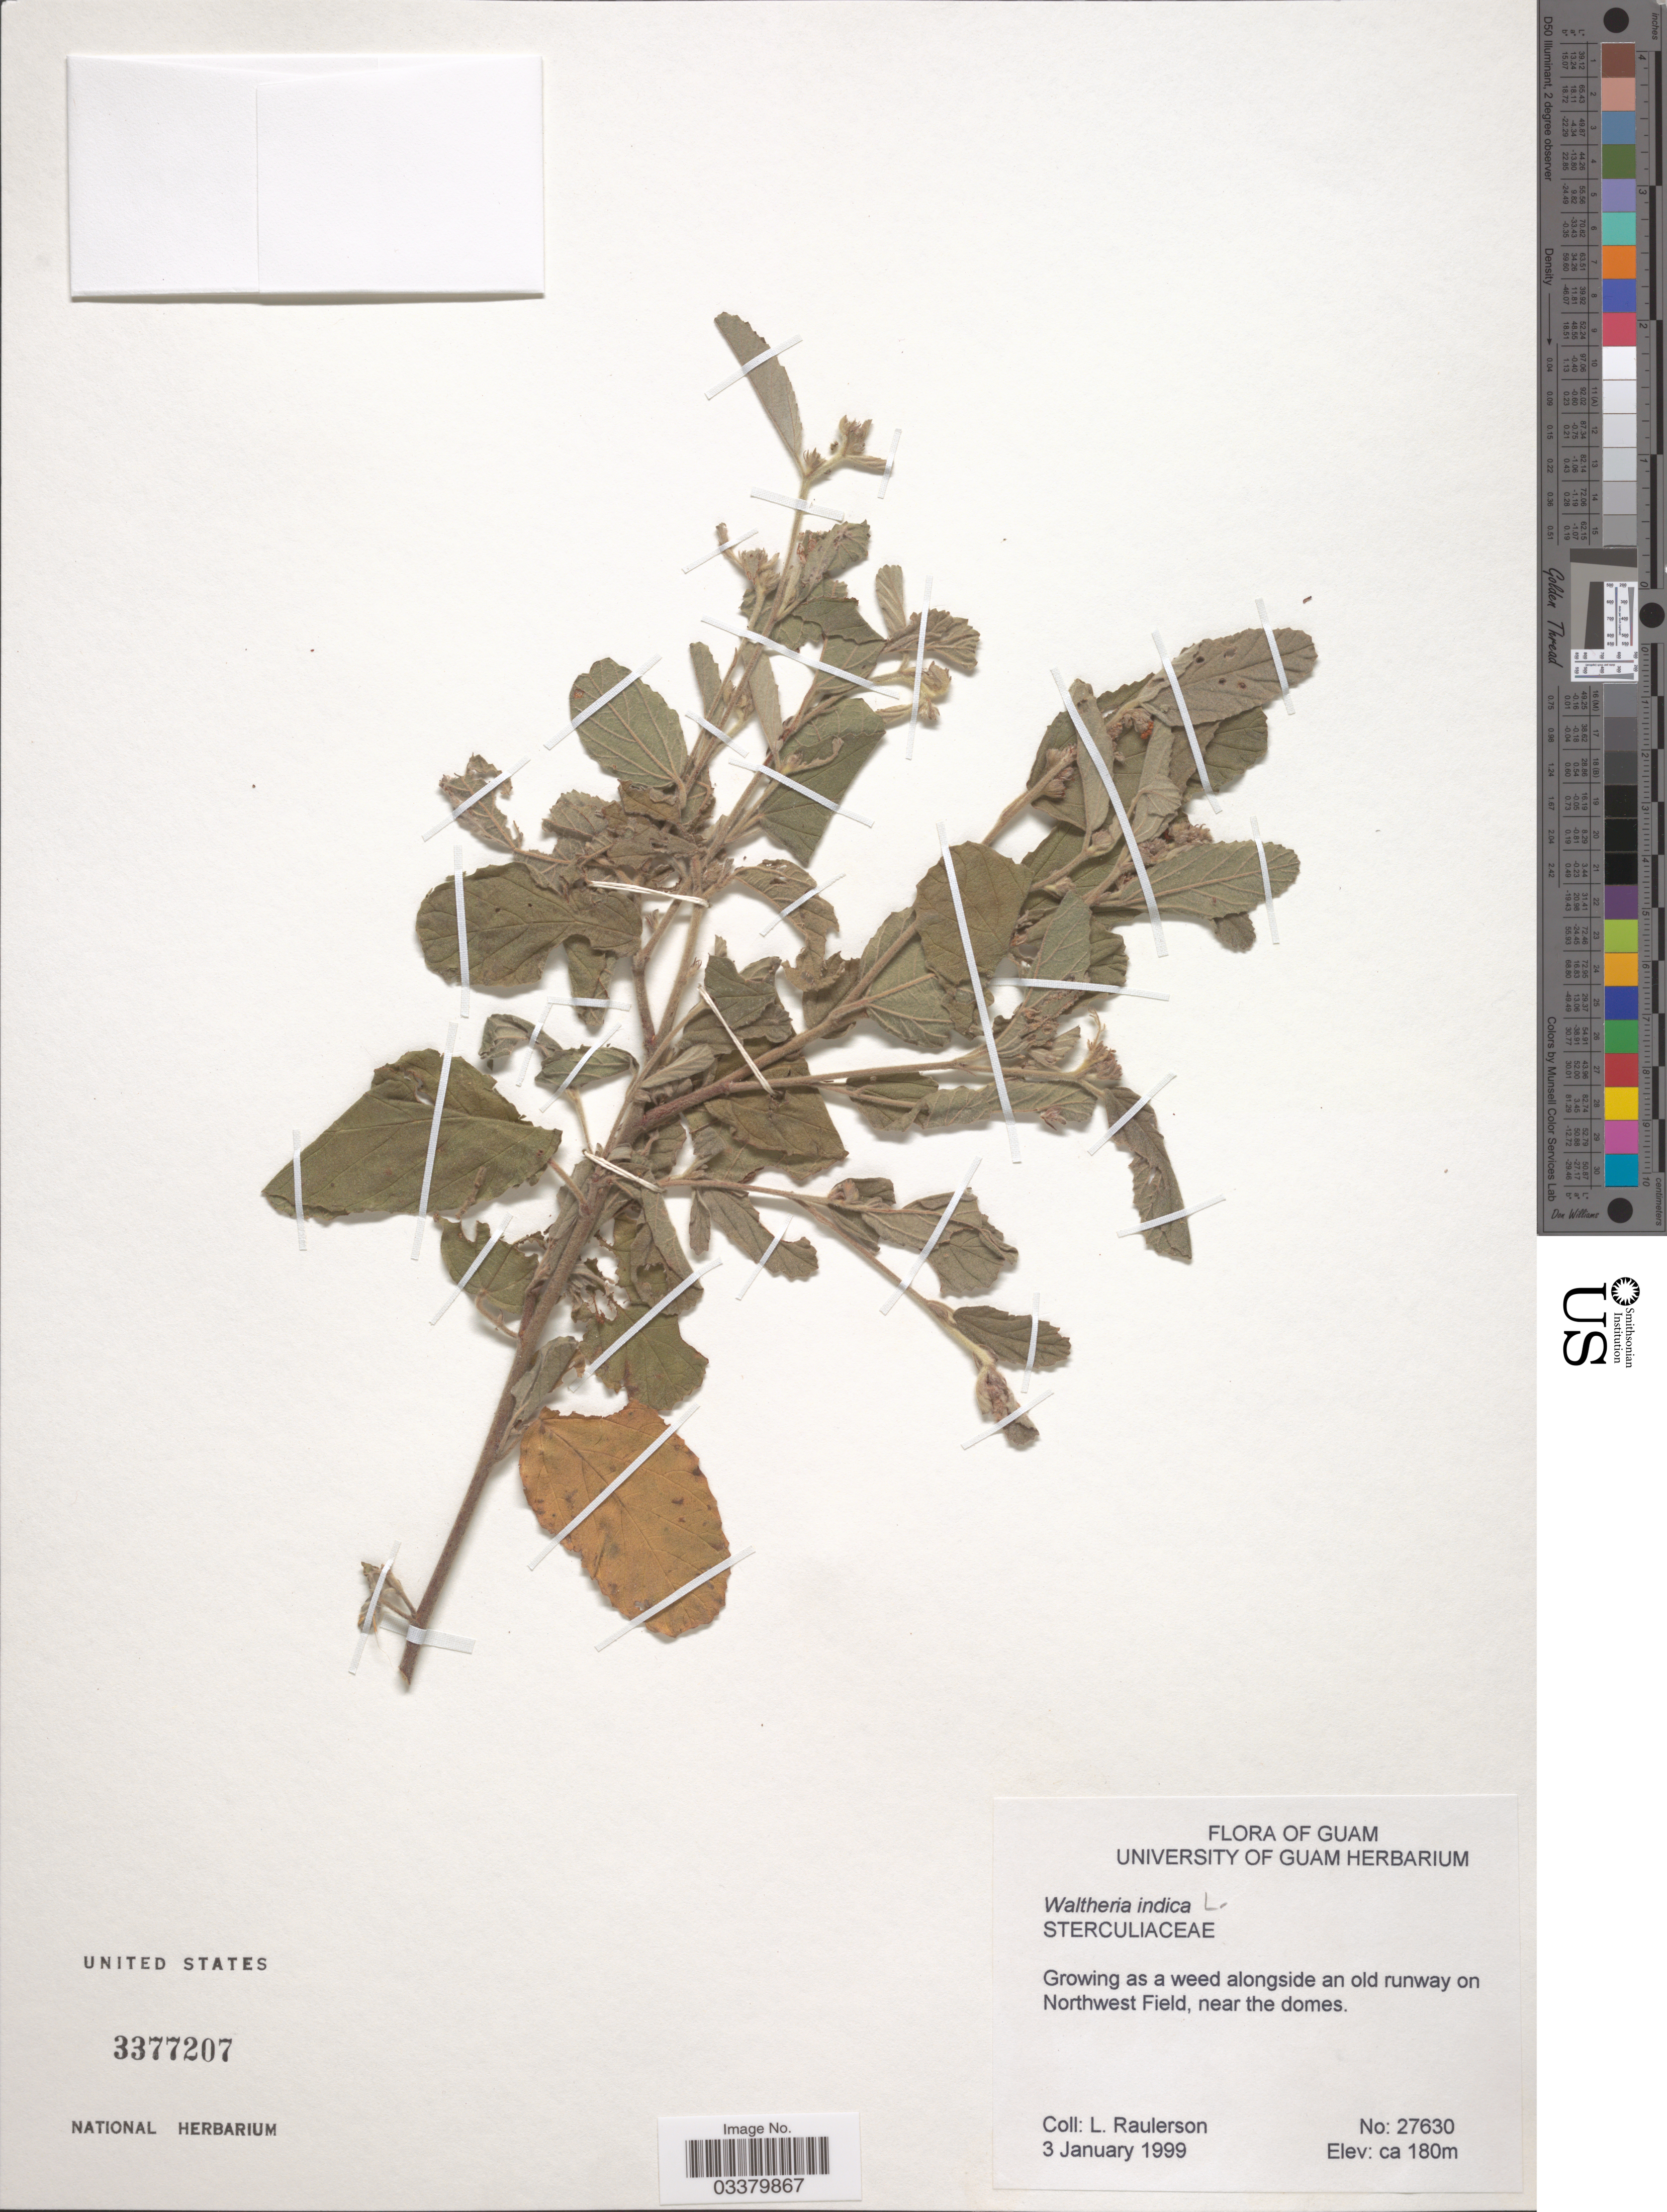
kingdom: Plantae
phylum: Tracheophyta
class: Magnoliopsida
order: Malvales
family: Malvaceae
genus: Waltheria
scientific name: Waltheria indica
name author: L.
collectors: L. Raulerson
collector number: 27630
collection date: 1999-01-03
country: Guam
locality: Growing as weed alongside an old runway on Northwest Field, near the domes.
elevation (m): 180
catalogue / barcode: US 3377207